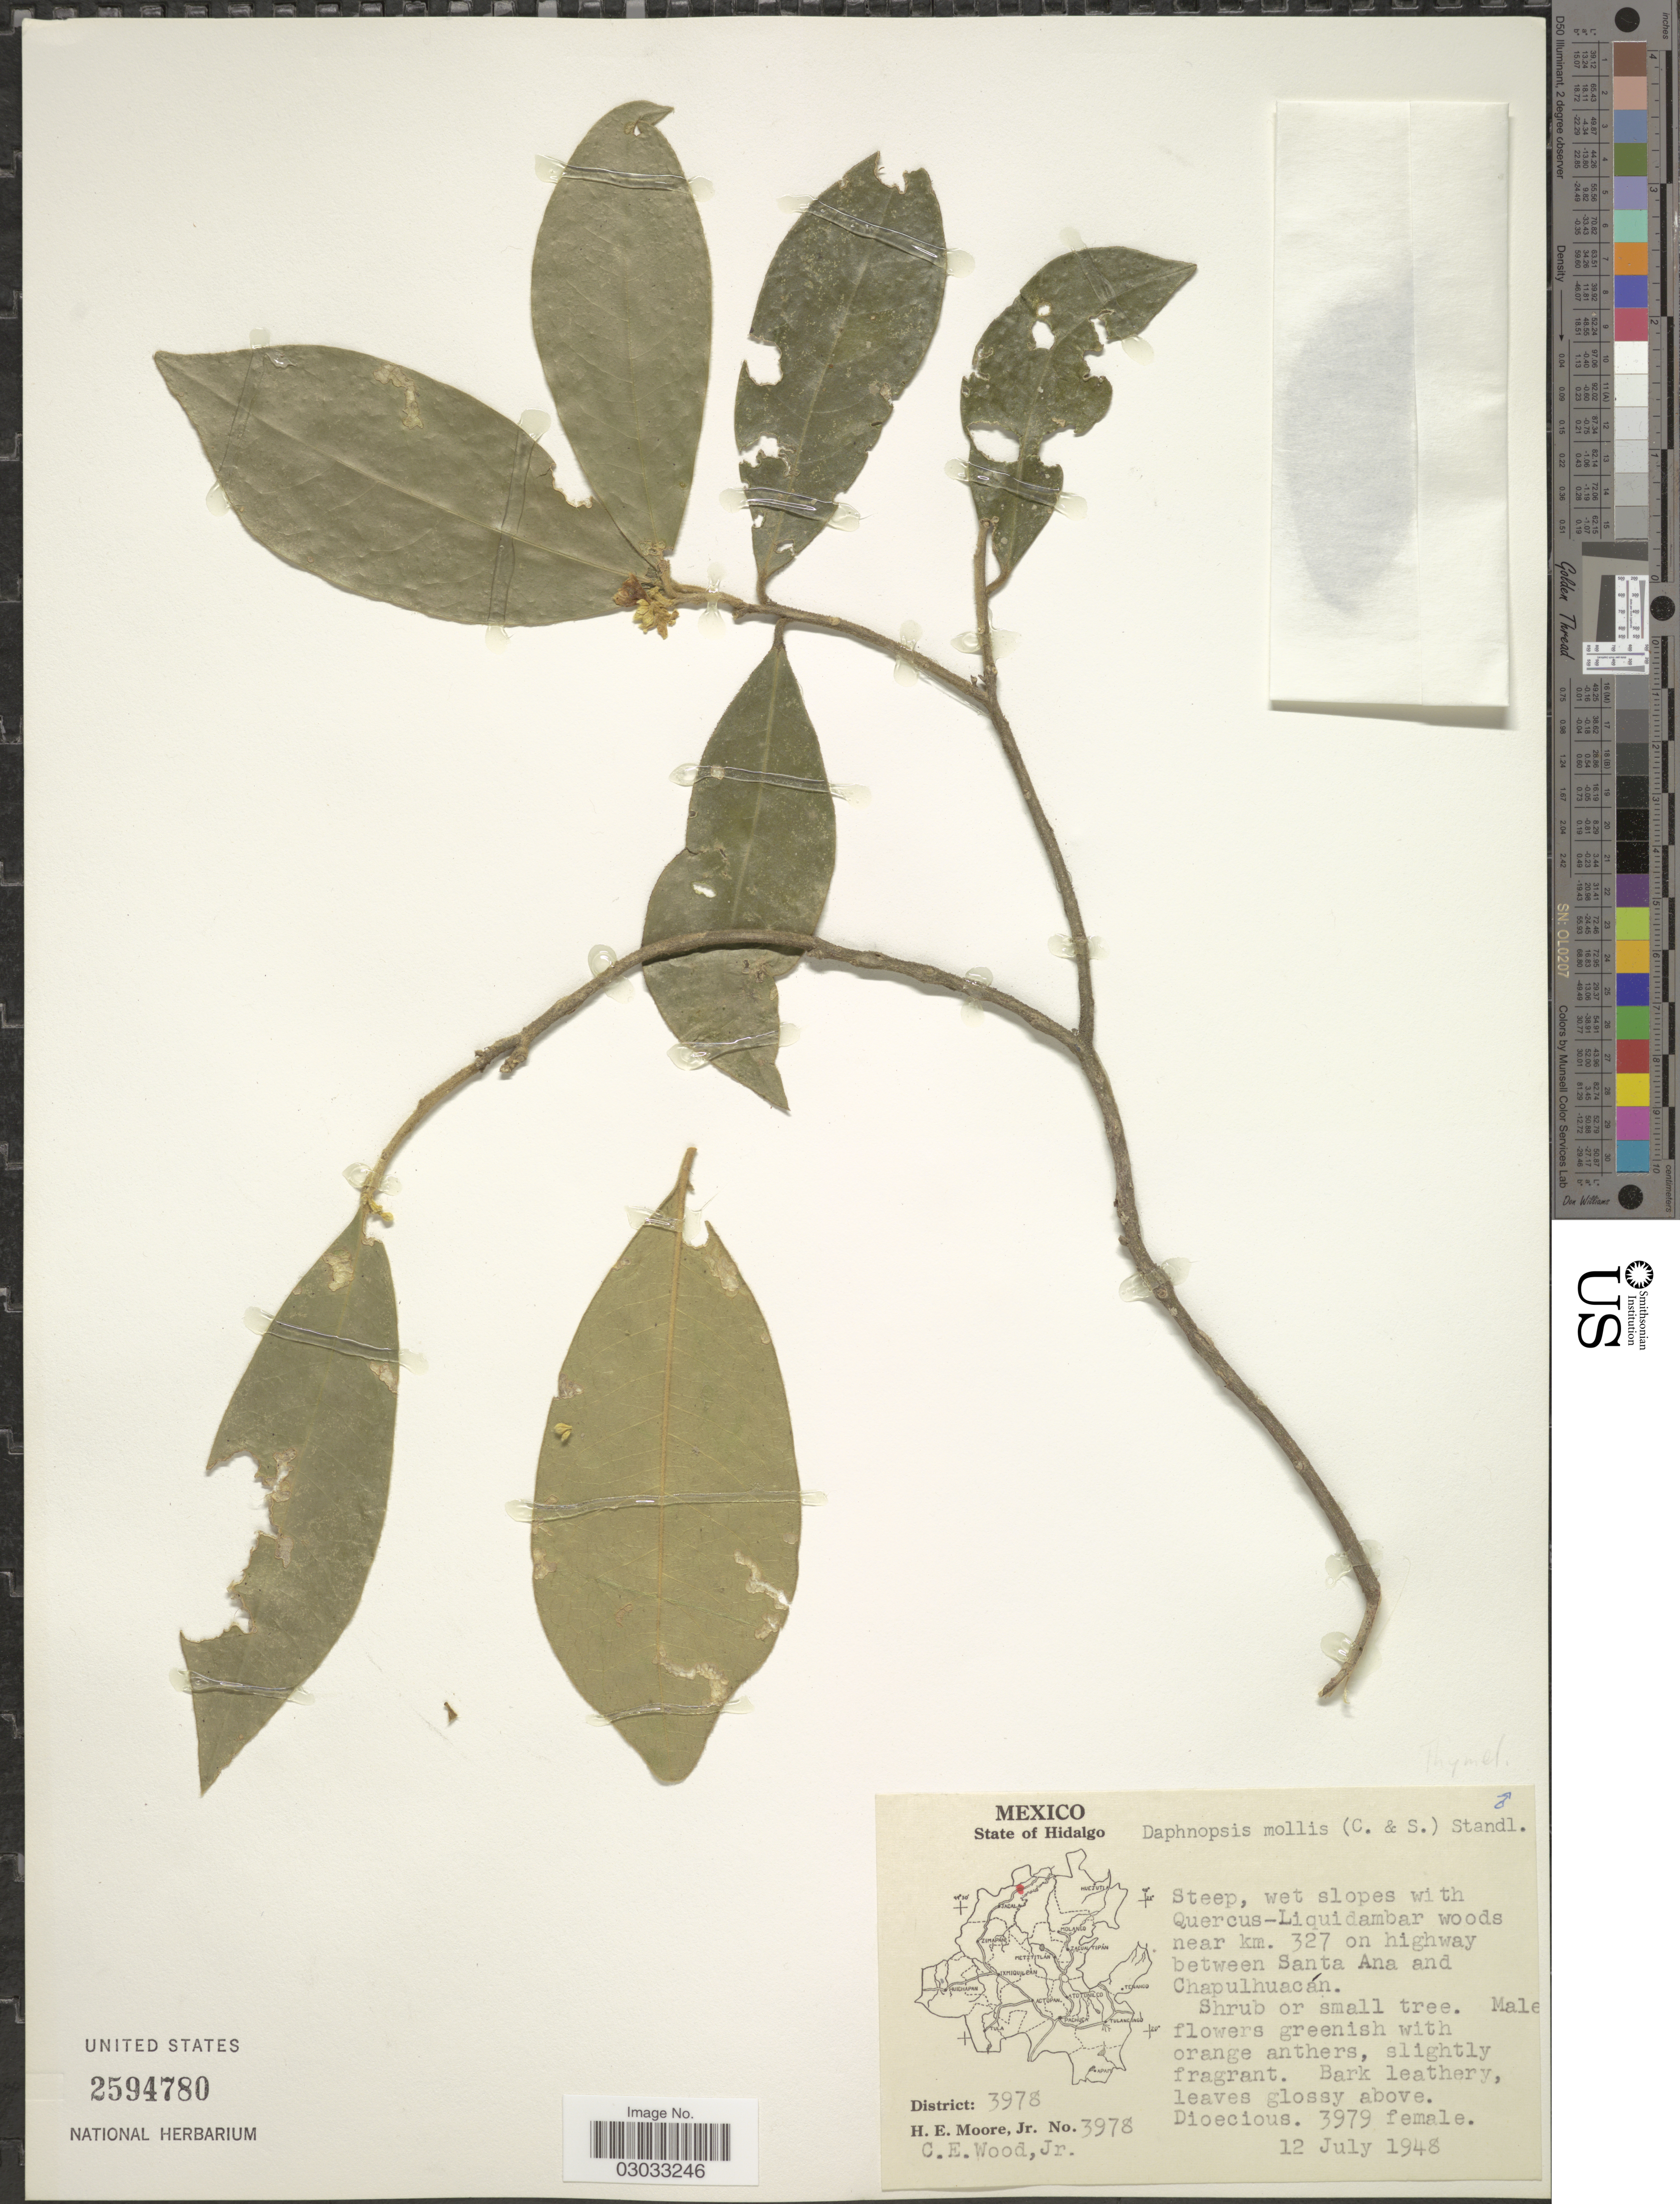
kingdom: Plantae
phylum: Tracheophyta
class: Magnoliopsida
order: Malvales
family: Thymelaeaceae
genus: Daphnopsis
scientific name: Daphnopsis mollis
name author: (Schltdl. & Cham.) Standl.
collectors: H. Moore & C. Wood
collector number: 3978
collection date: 1948-07-12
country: Mexico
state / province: Hidalgo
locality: Near km. 327 on highway between Santa Ana and Chapulhuacán.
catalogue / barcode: US 2594780